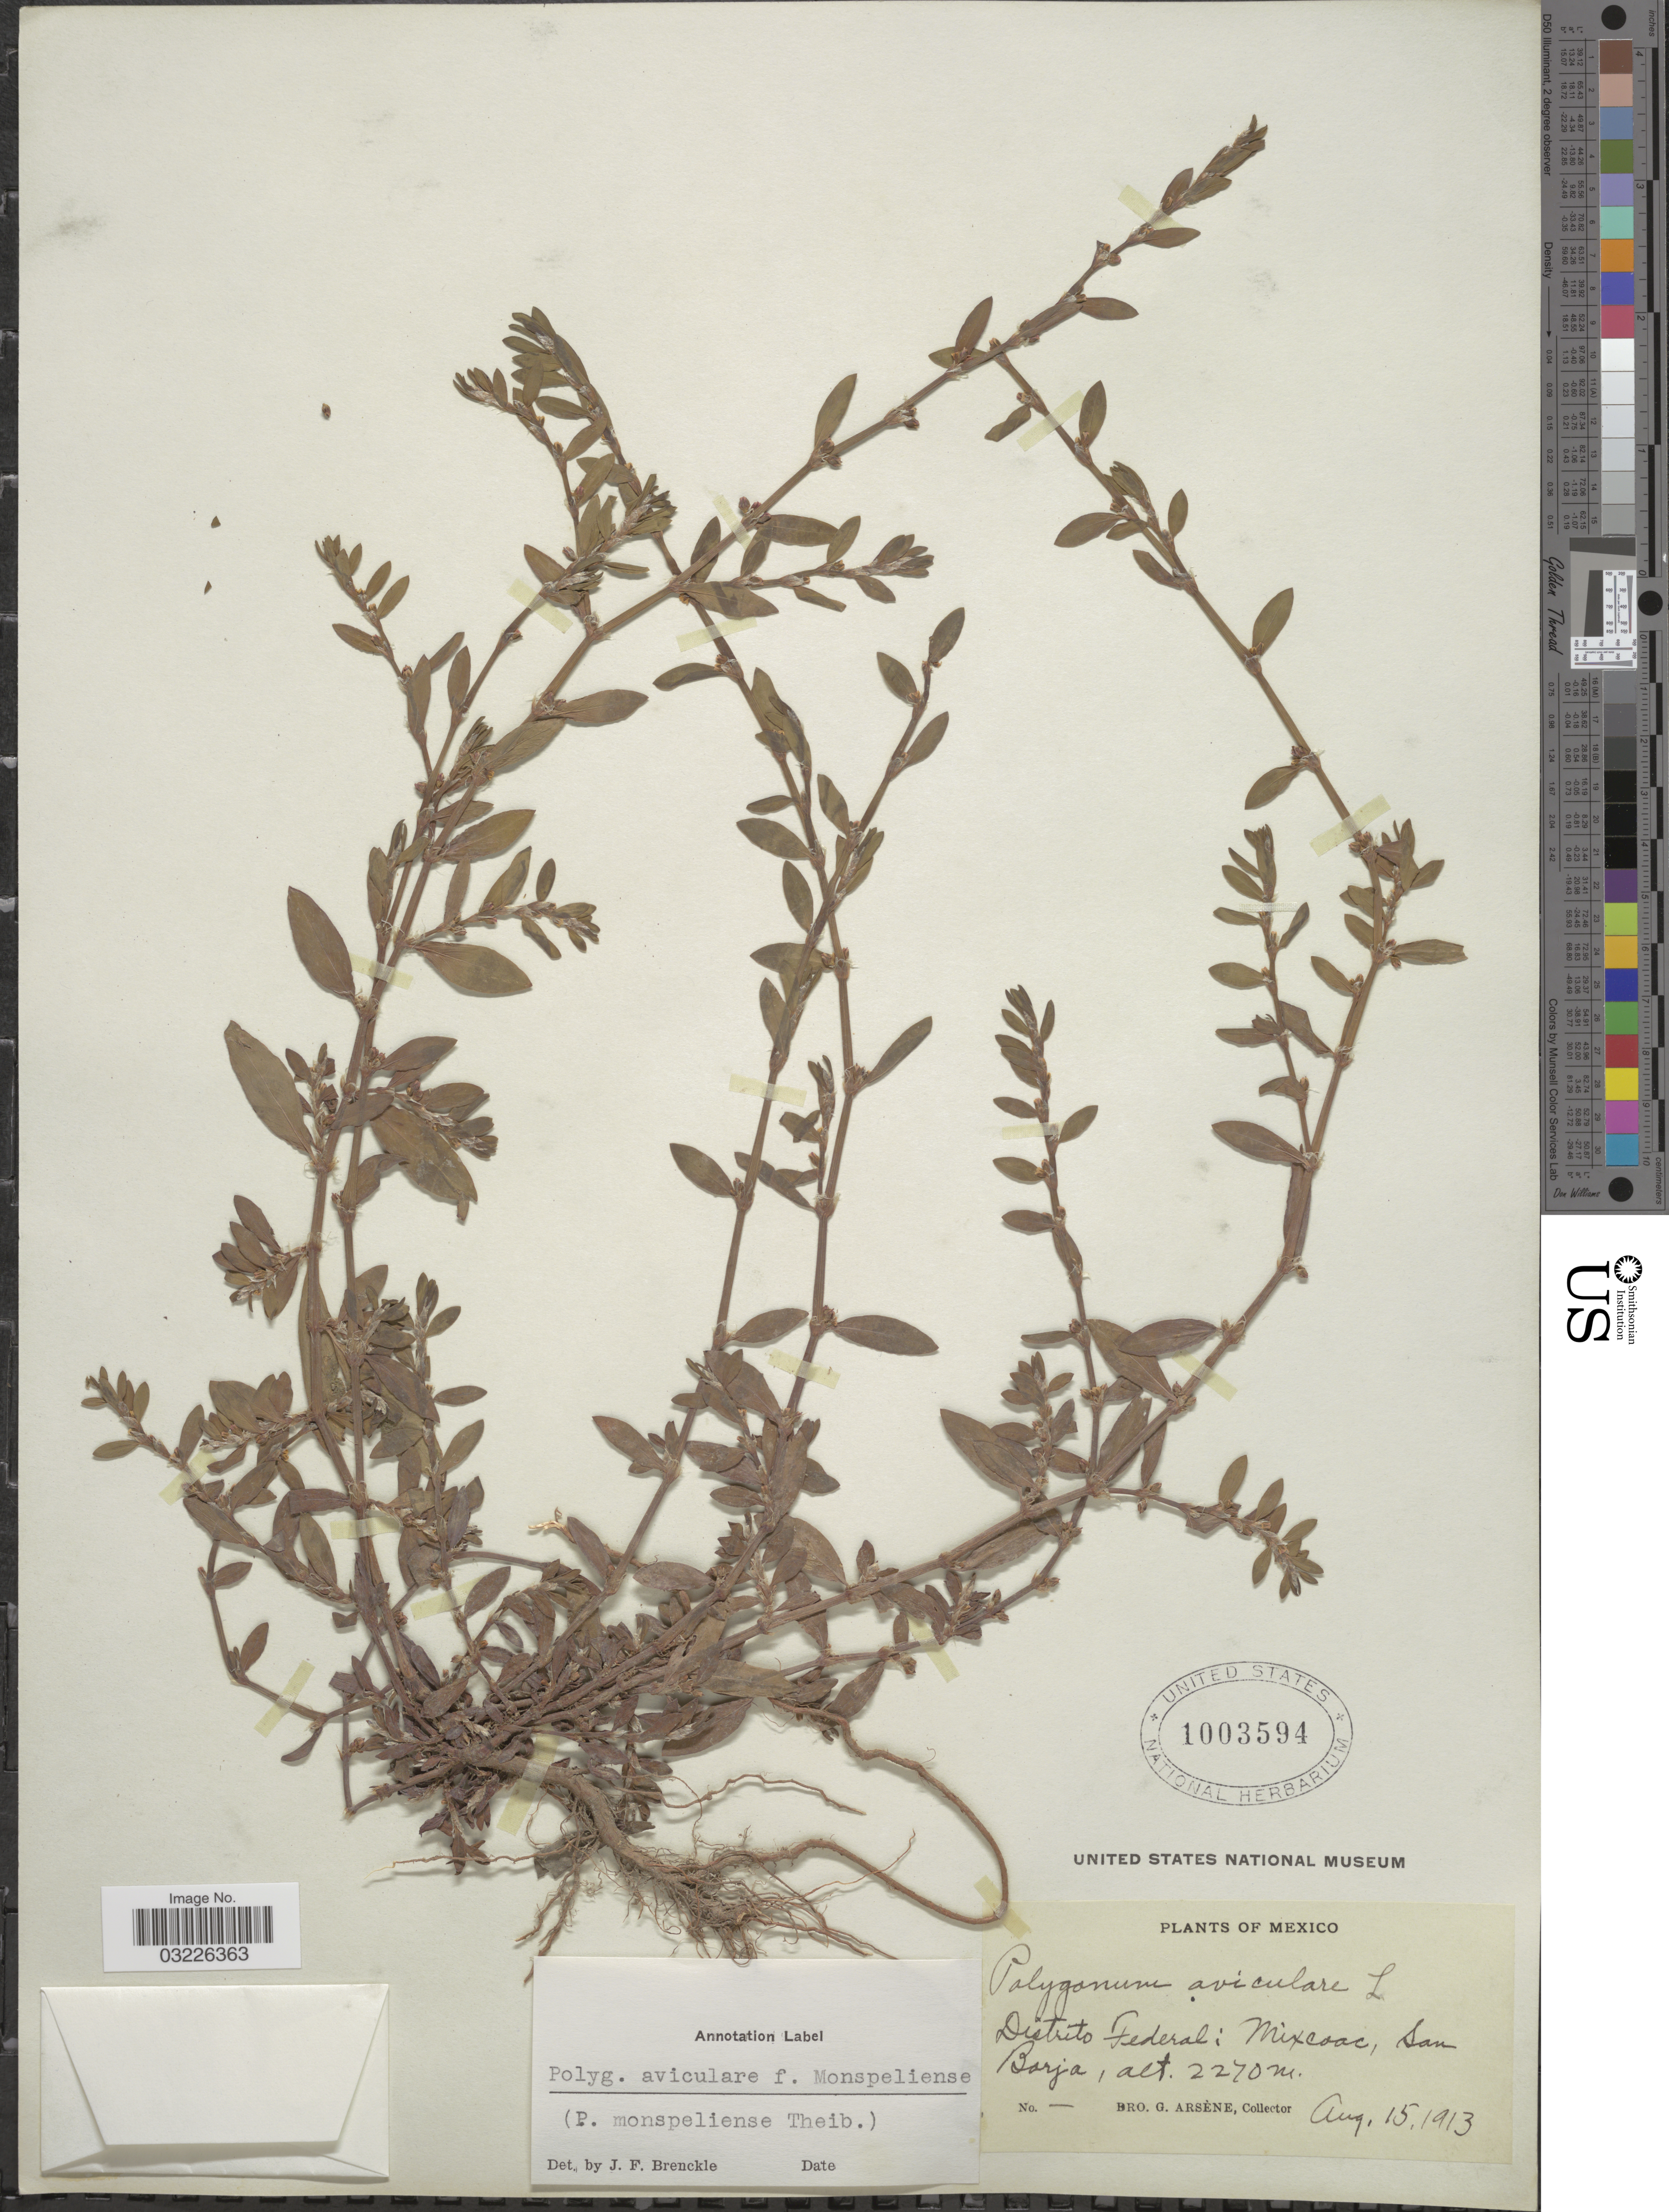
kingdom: Plantae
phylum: Tracheophyta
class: Magnoliopsida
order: Caryophyllales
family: Polygonaceae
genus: Polygonum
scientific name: Polygonum aviculare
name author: L.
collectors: Bro. G. Arsène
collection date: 1913-08-15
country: Mexico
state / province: Distrito Federal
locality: Mixcoac, San Barja.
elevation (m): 2270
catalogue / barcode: US 1003594